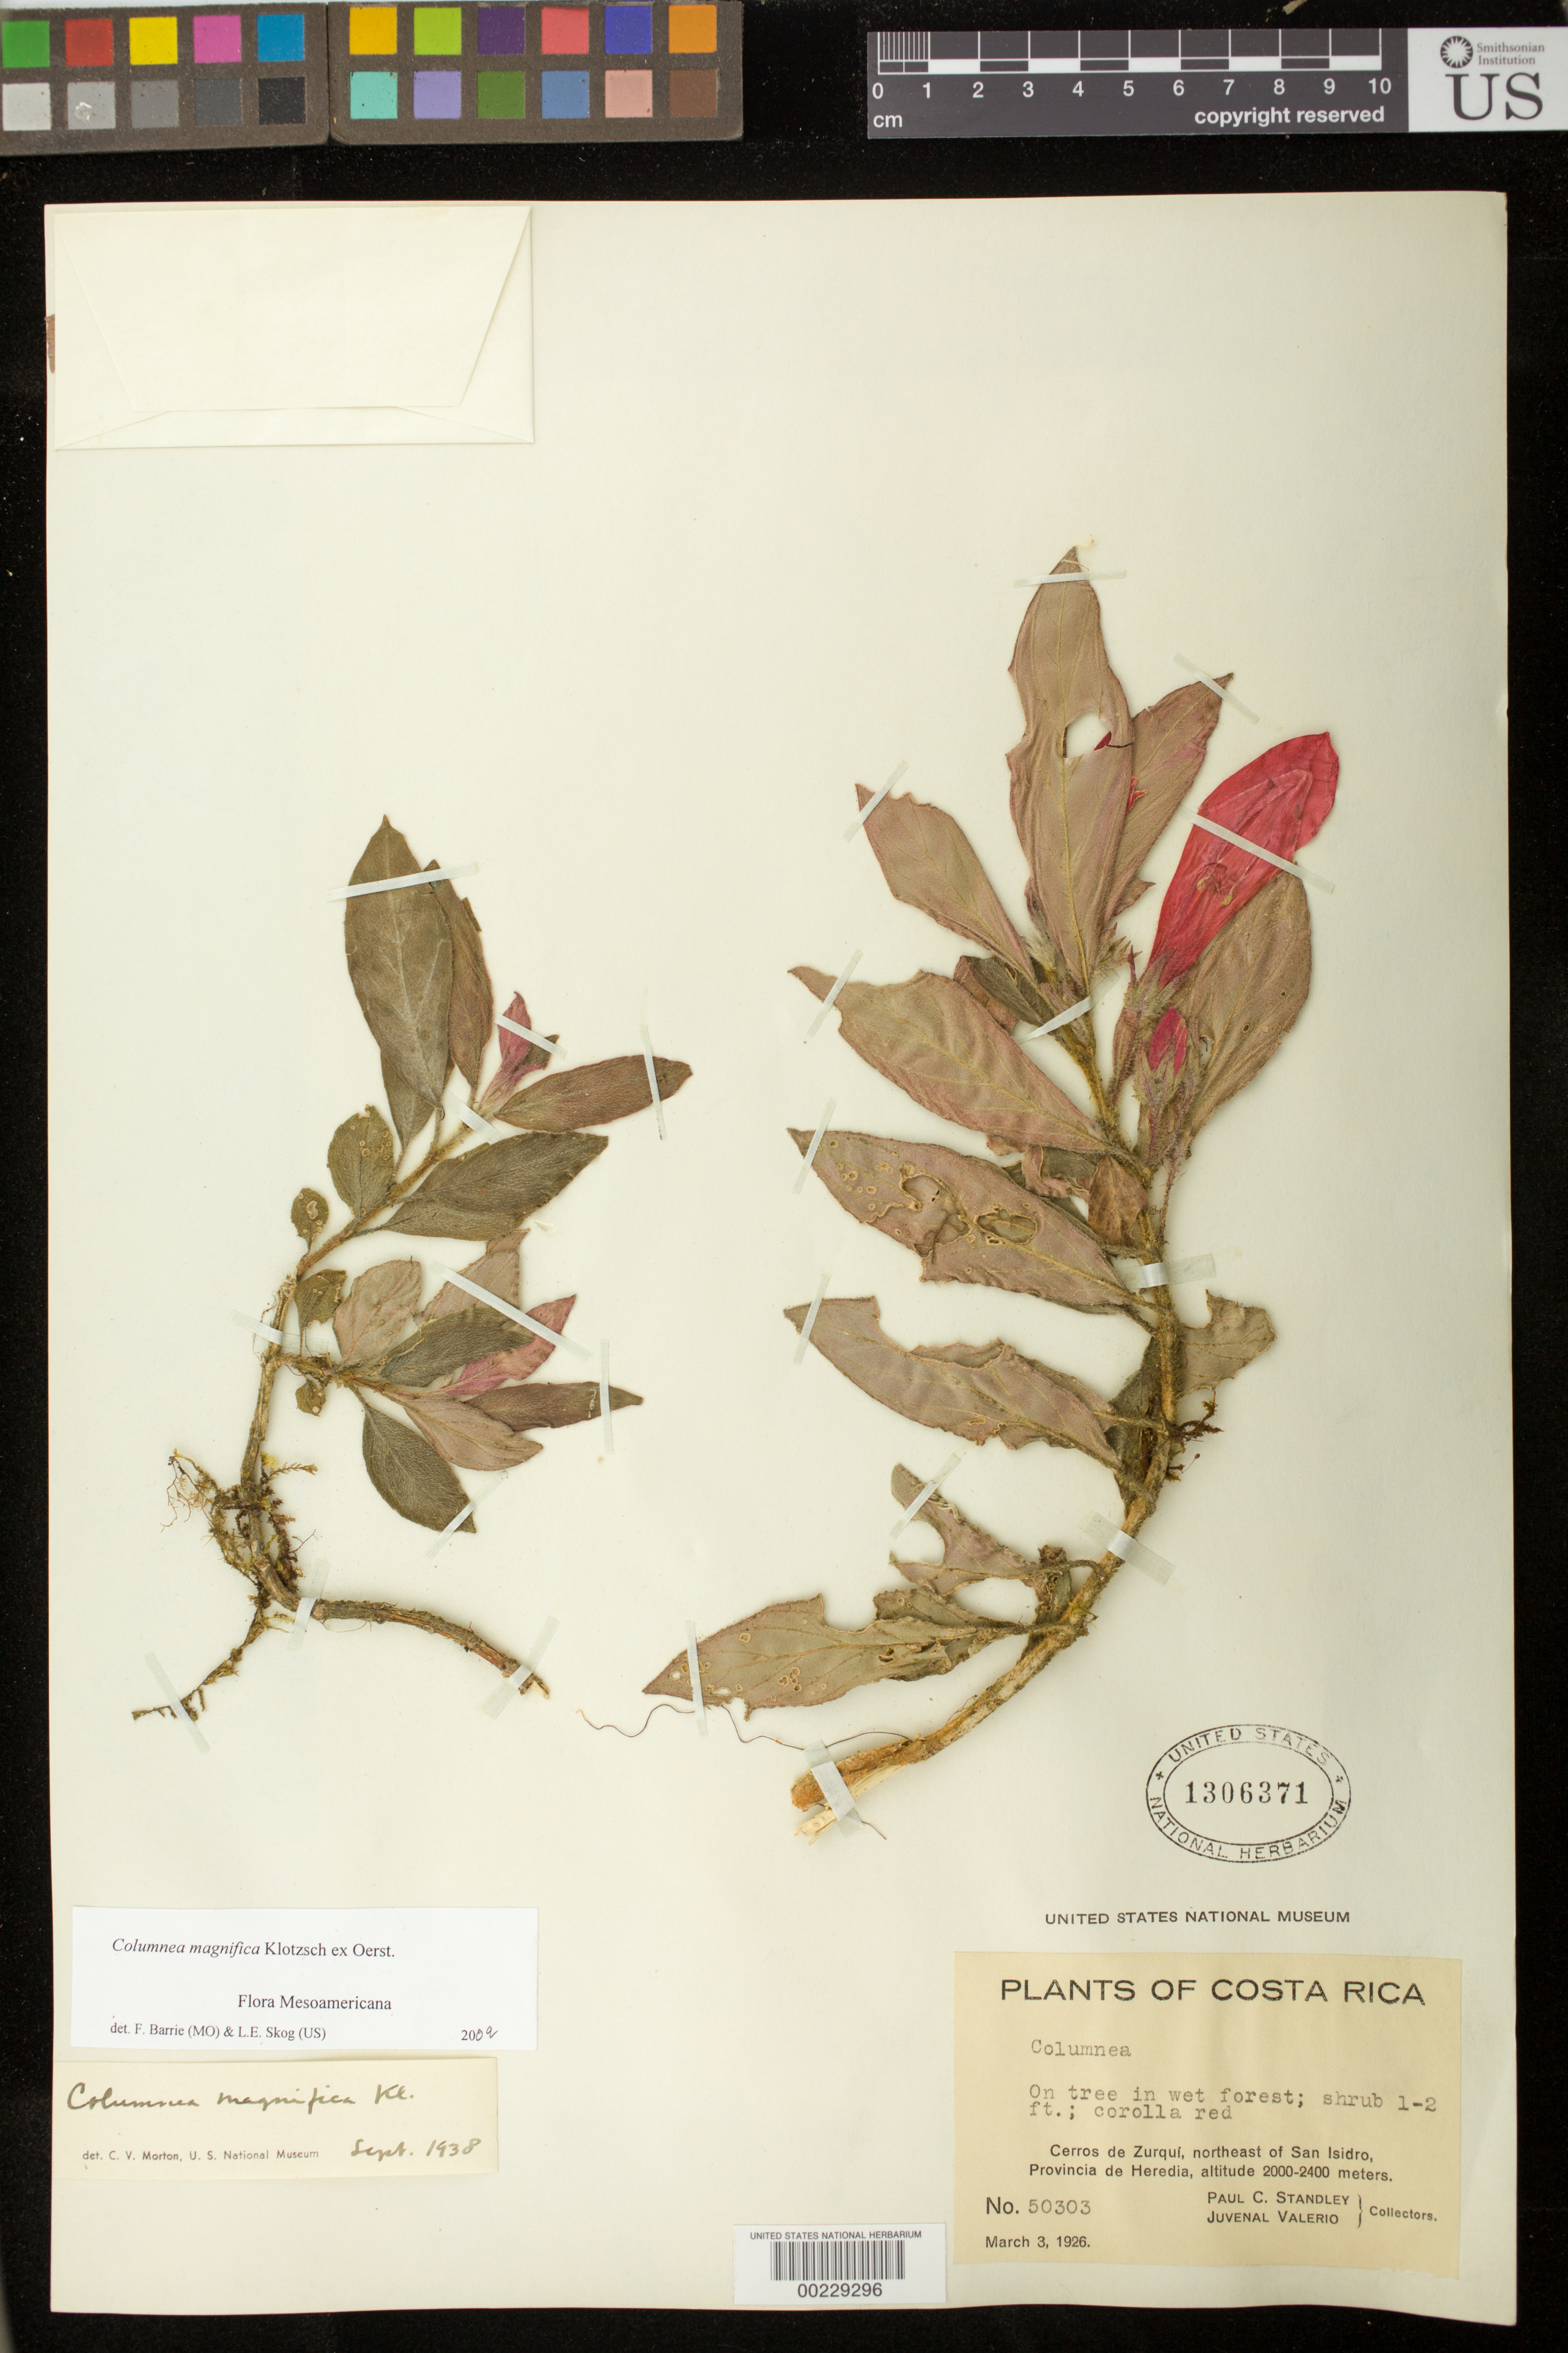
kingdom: Plantae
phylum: Tracheophyta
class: Magnoliopsida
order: Lamiales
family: Gesneriaceae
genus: Columnea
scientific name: Columnea magnifica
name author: Klotzsch ex Oerst.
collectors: P. C. Standley & J. Valerio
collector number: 50303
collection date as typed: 03 Mar 1926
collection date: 1926-03-03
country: Costa Rica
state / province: Heredia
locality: Cerros de Zurqui, NE of San Isidro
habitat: On tree in wet forest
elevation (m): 2000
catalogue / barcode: US 1306371